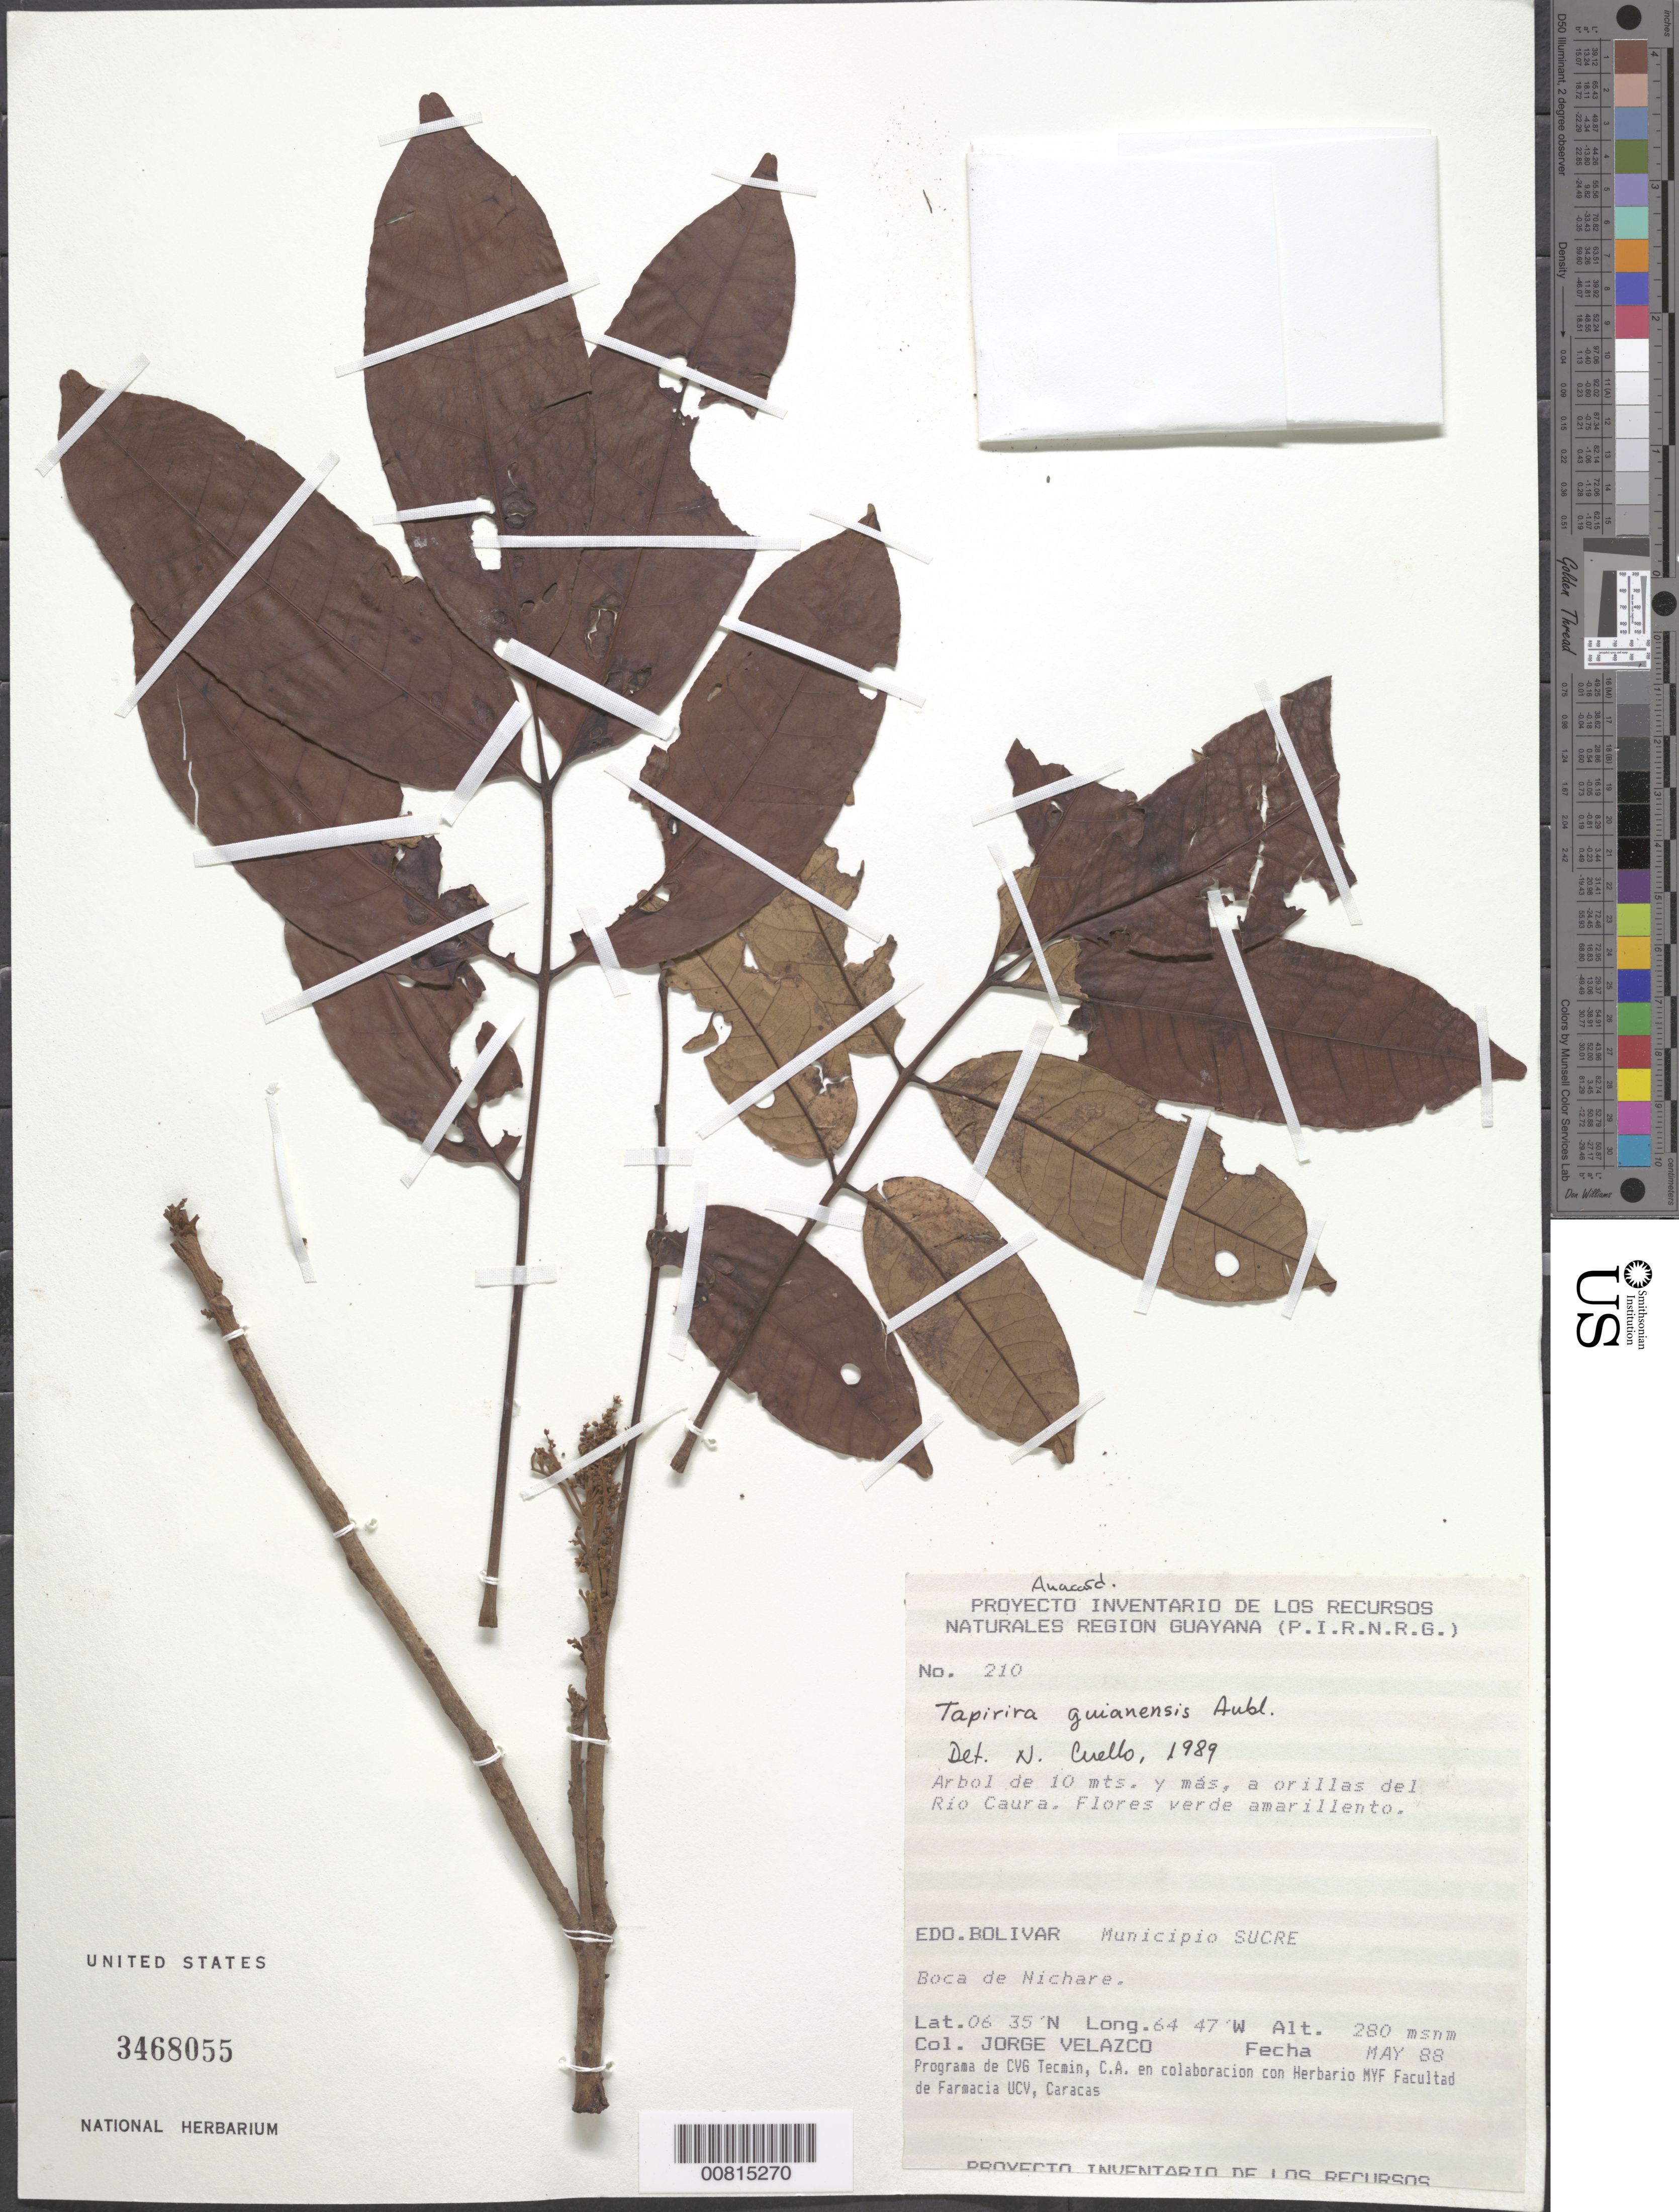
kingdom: Plantae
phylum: Tracheophyta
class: Magnoliopsida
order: Sapindales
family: Anacardiaceae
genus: Tapirira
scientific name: Tapirira guianensis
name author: Aubl.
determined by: Cuello, Nidia L.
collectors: J. Velazco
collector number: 210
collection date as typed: May-88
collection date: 1988-05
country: Venezuela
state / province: Bolívar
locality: Mun. Sucre, Río Caura, Boca de Nichare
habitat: Riverbank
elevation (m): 280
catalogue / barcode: US 3468055